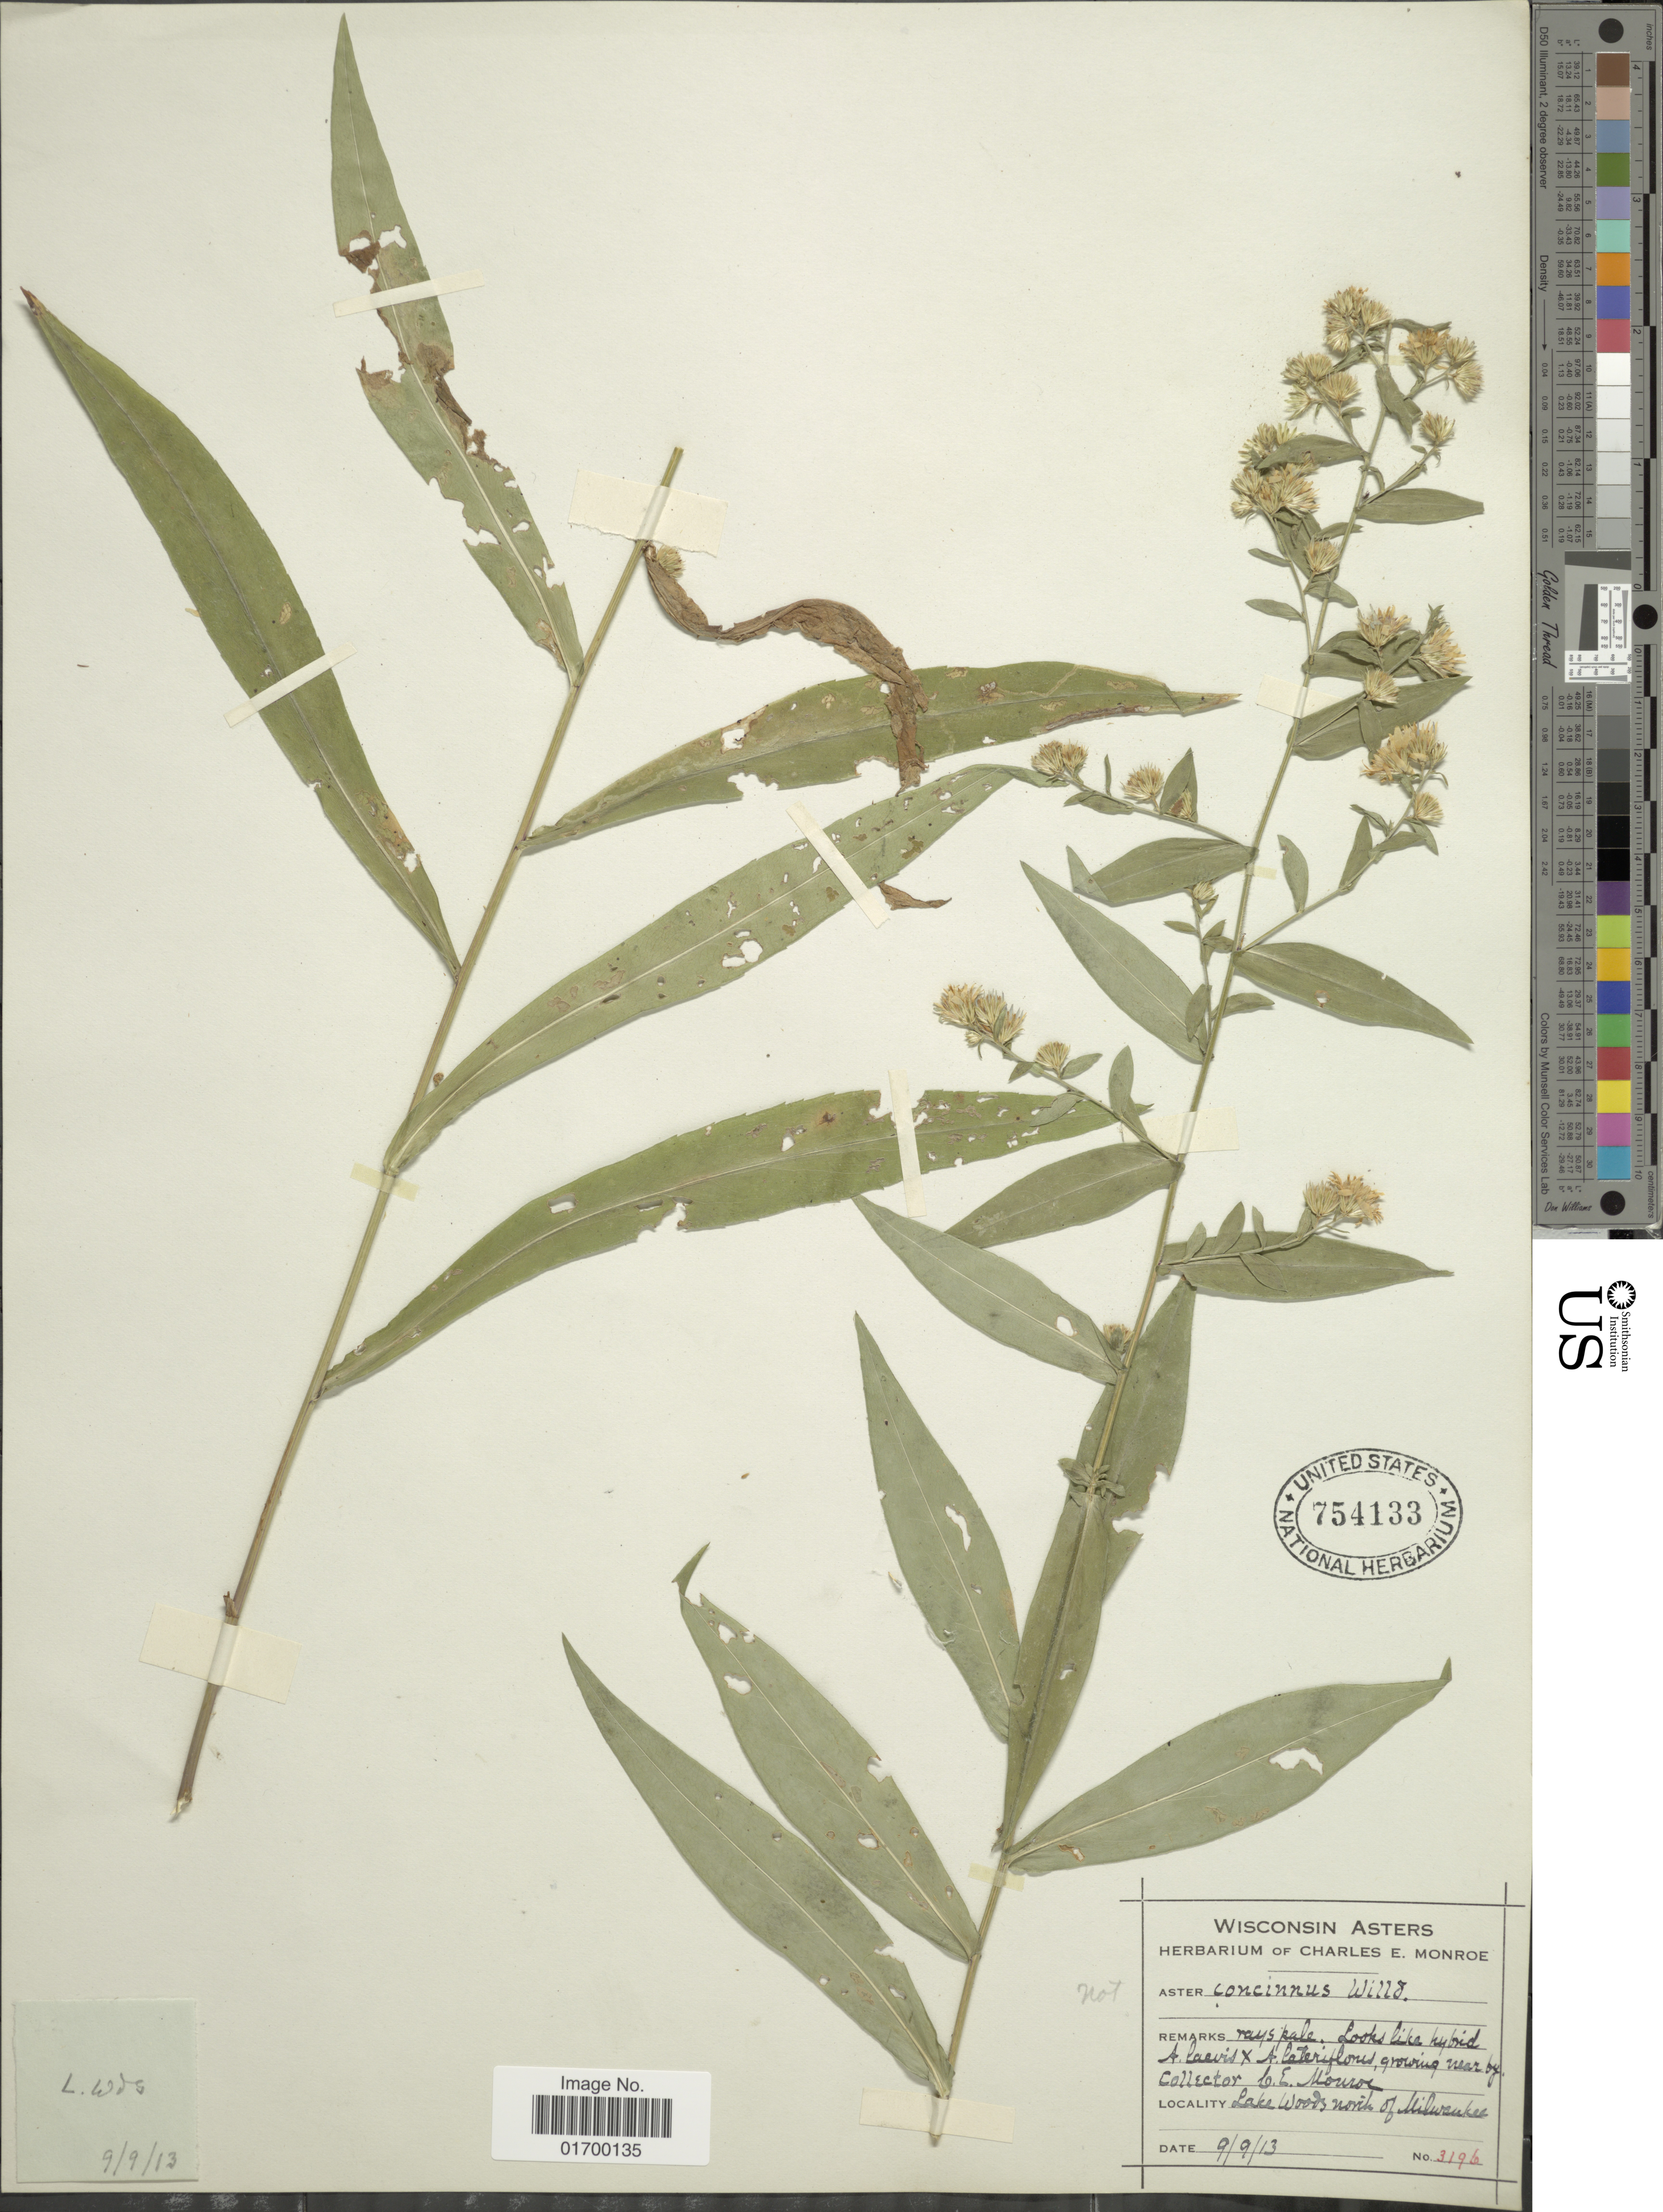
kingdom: Plantae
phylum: Tracheophyta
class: Magnoliopsida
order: Asterales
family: Asteraceae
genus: Symphyotrichum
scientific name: Symphyotrichum laeve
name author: (L.) Á. Löve & D. Löve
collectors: C. Monroe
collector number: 3196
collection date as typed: Transcribed d/m/y: 9/9/3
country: United States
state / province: Wisconsin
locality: Lake woods north of Milwaukee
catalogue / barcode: US 754133